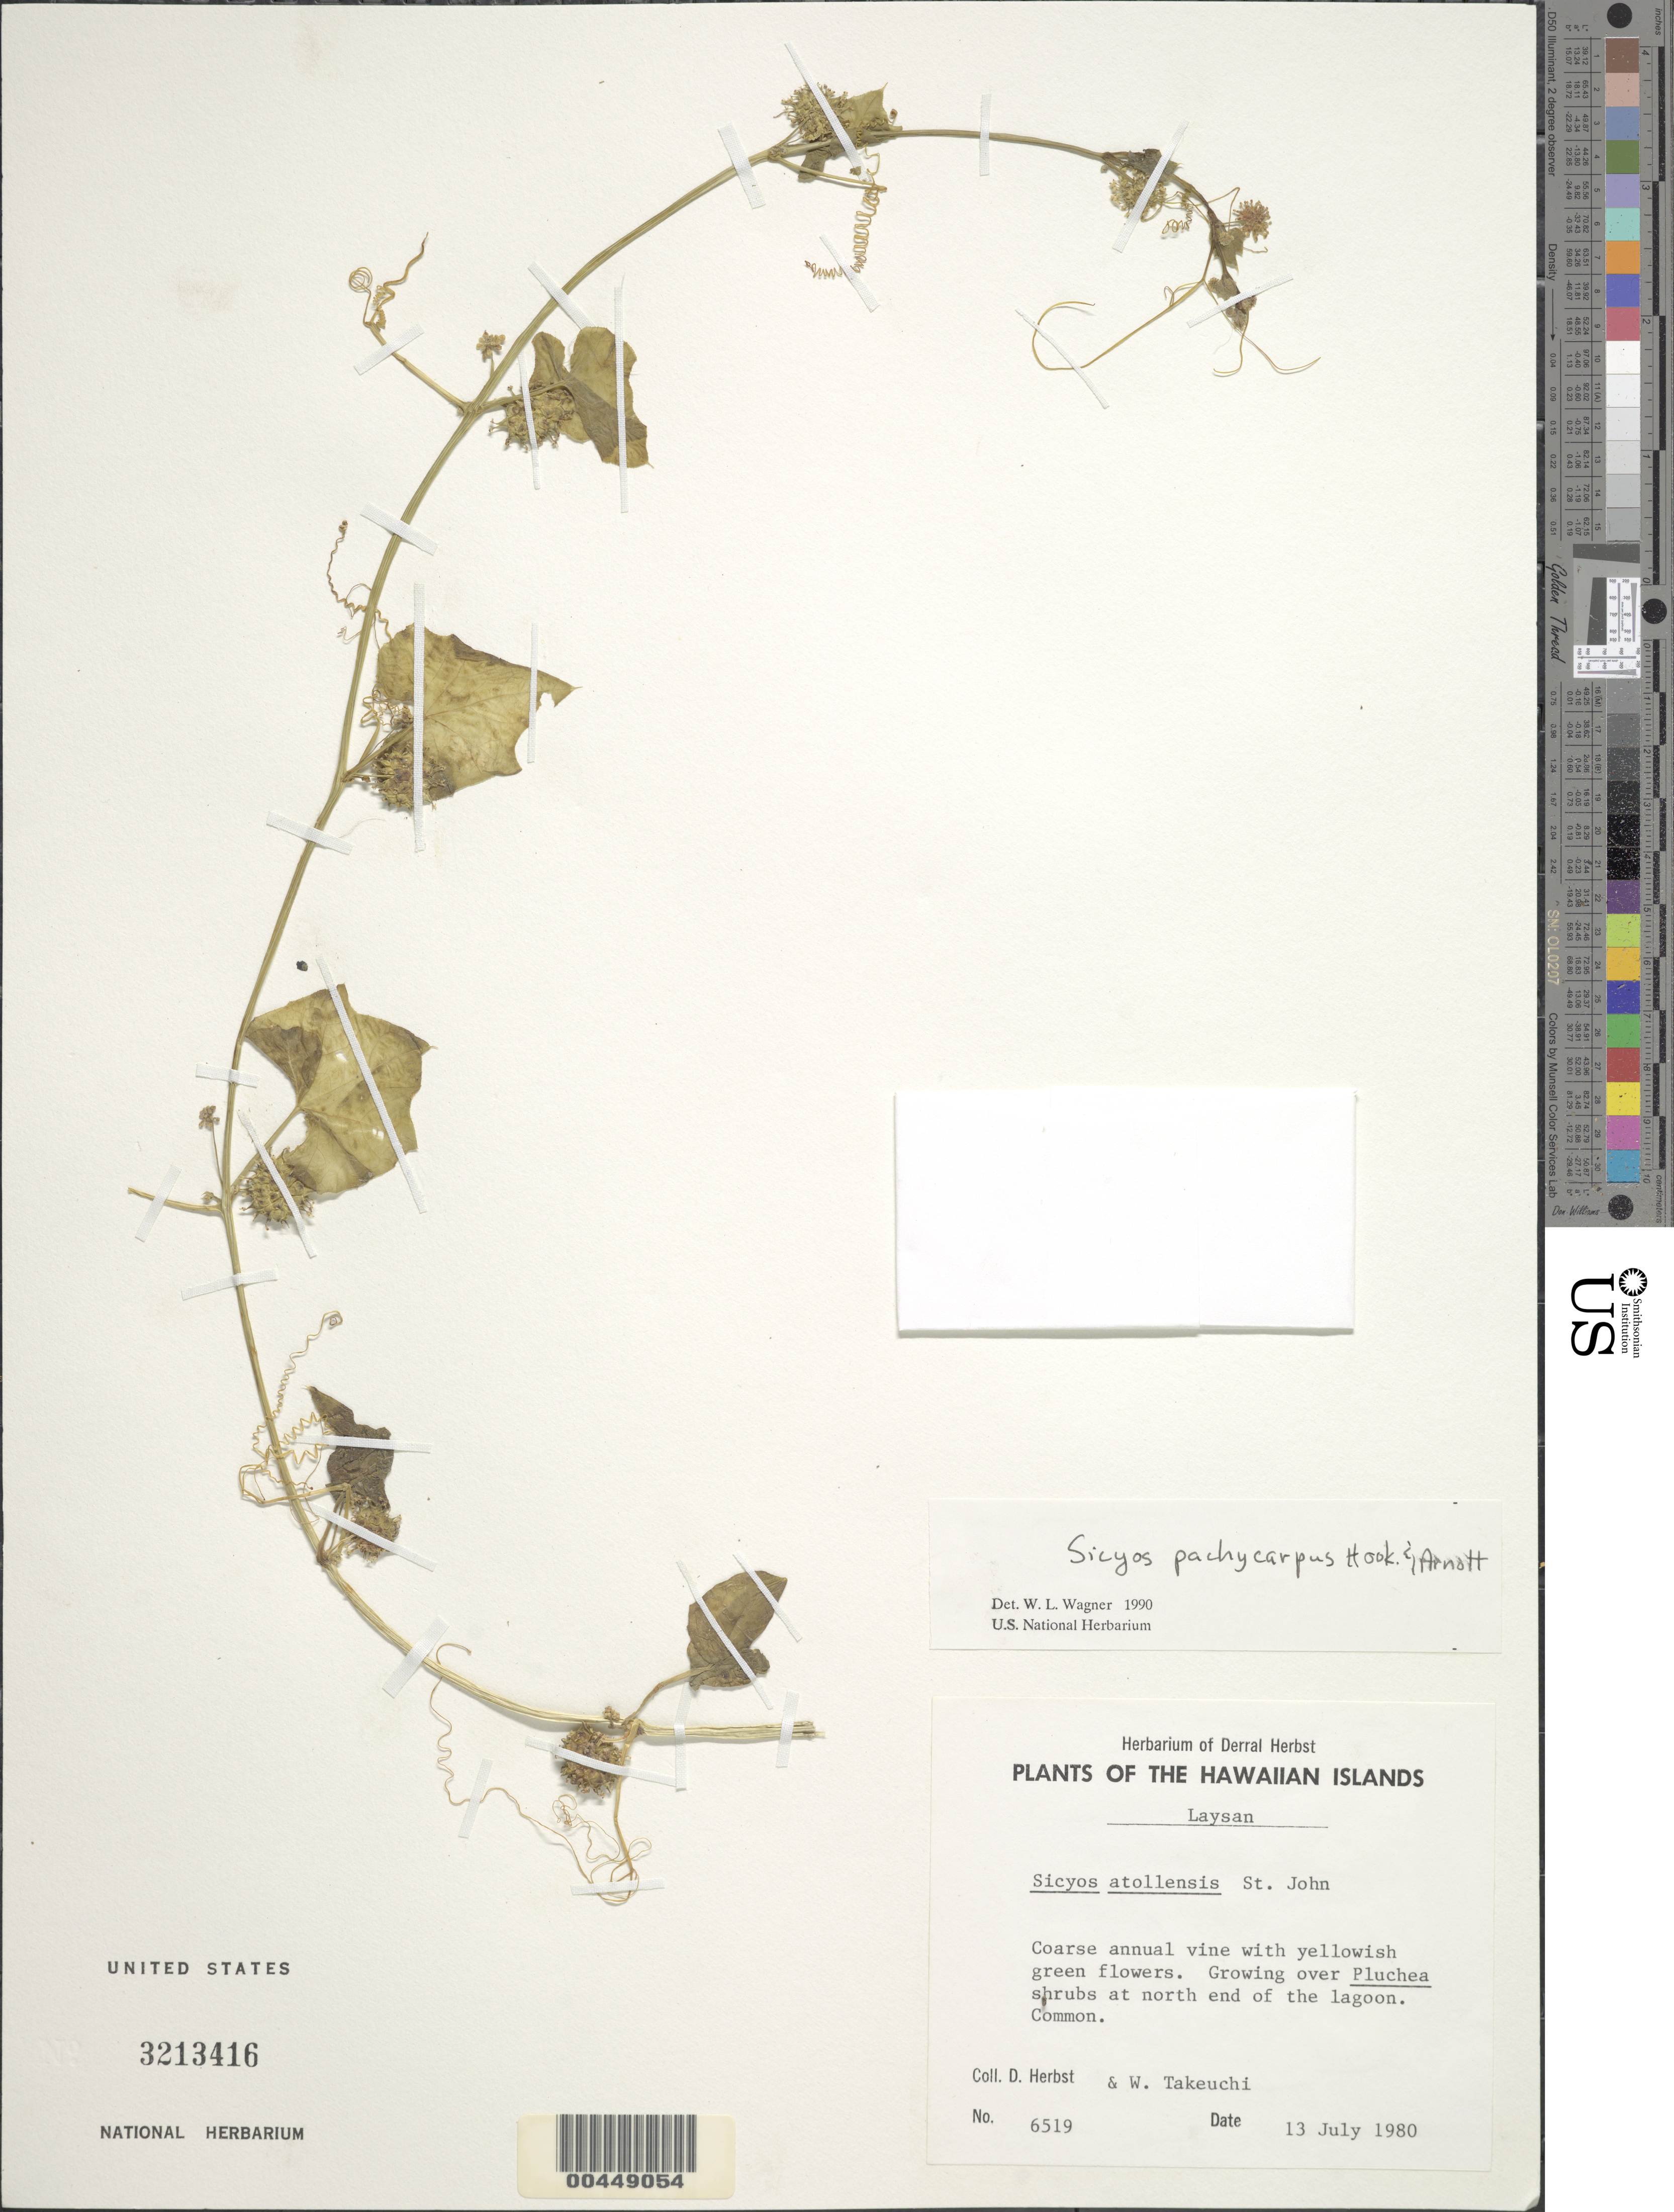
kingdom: Plantae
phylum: Tracheophyta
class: Magnoliopsida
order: Cucurbitales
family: Cucurbitaceae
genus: Sicyos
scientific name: Sicyos pachycarpus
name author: Hook. & Arn.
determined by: Wagner, W. L., (BOT), Smithsonian Institution - National Museum of Natural History (UNITED STATES)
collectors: D. R. Herbst & W. N. Takeuchi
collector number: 6519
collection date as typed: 13 Jul 1980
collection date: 1980-07-13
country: United States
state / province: Hawaii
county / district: Honolulu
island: Laysan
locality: N end of lagoon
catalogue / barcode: US 3213416